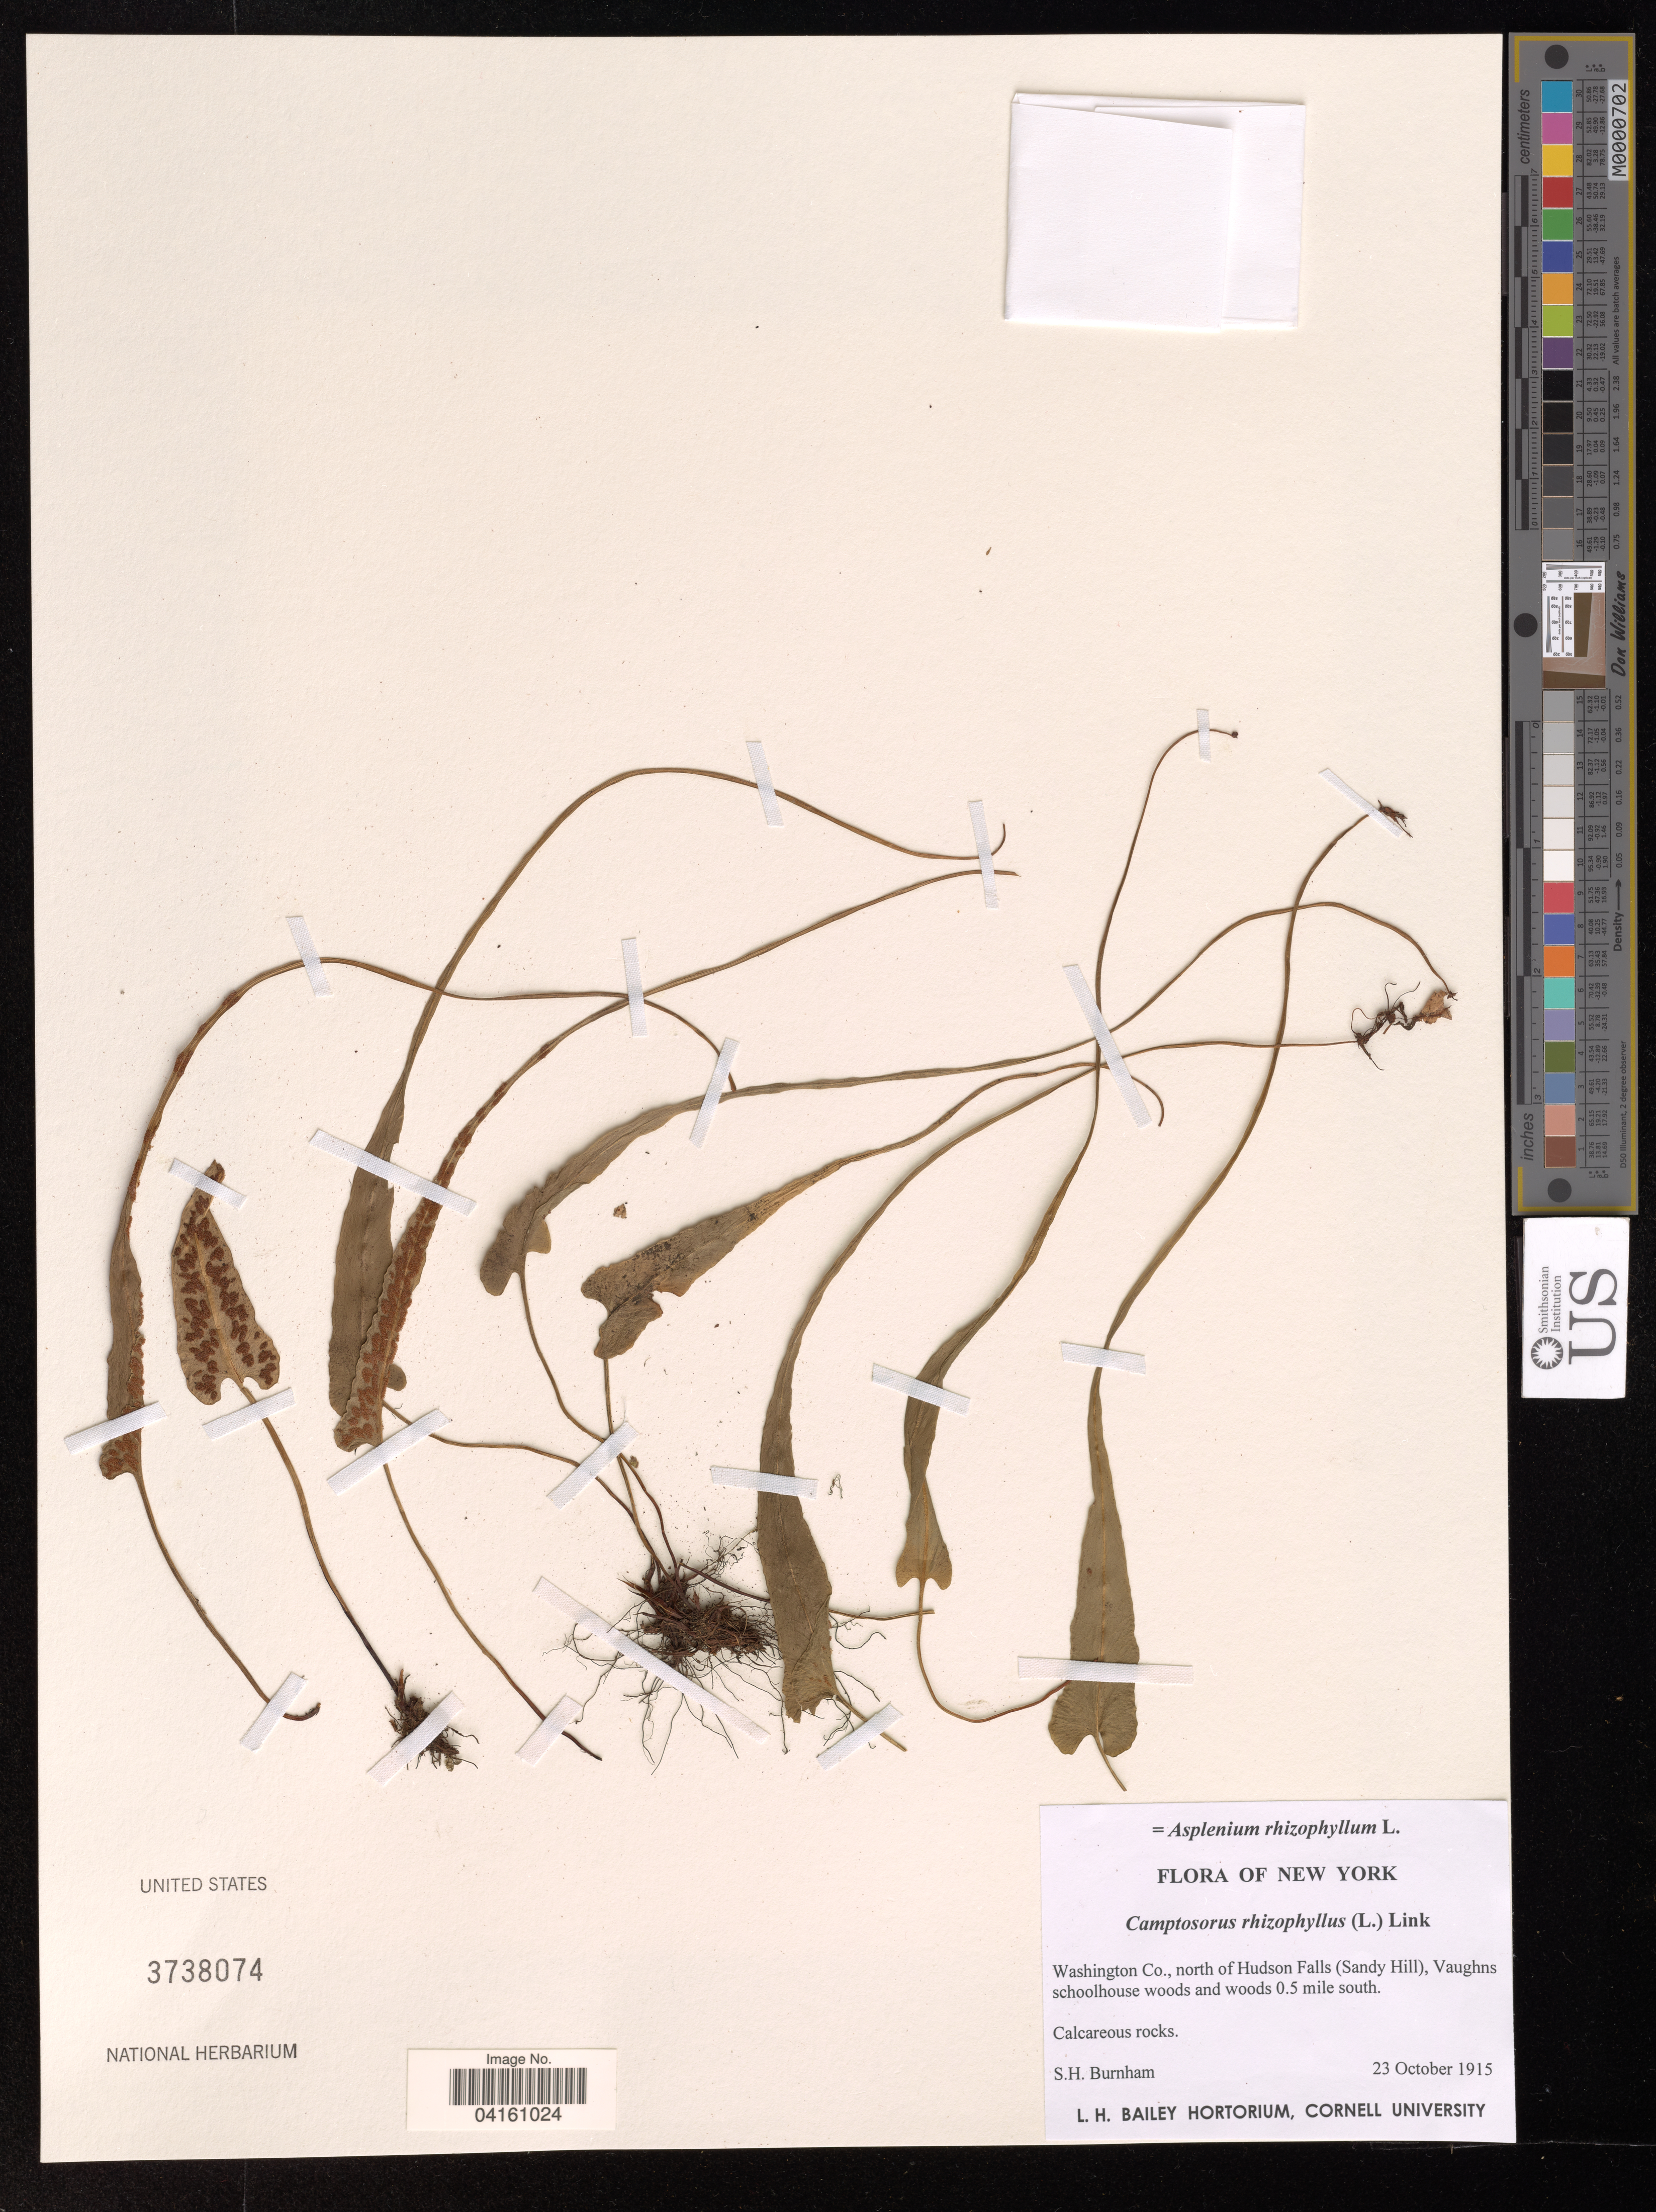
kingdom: Plantae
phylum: Tracheophyta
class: Polypodiopsida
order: Polypodiales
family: Aspleniaceae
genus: Asplenium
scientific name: Asplenium rhizophyllum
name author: L.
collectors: S. Burnham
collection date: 1915-10-23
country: United States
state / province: New York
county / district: Washington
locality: Washington Co., north of Hudson Falls (Sandy Hill), Vaughns schoolhouse woods and woods 0.5 mile south.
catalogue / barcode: US 3738074